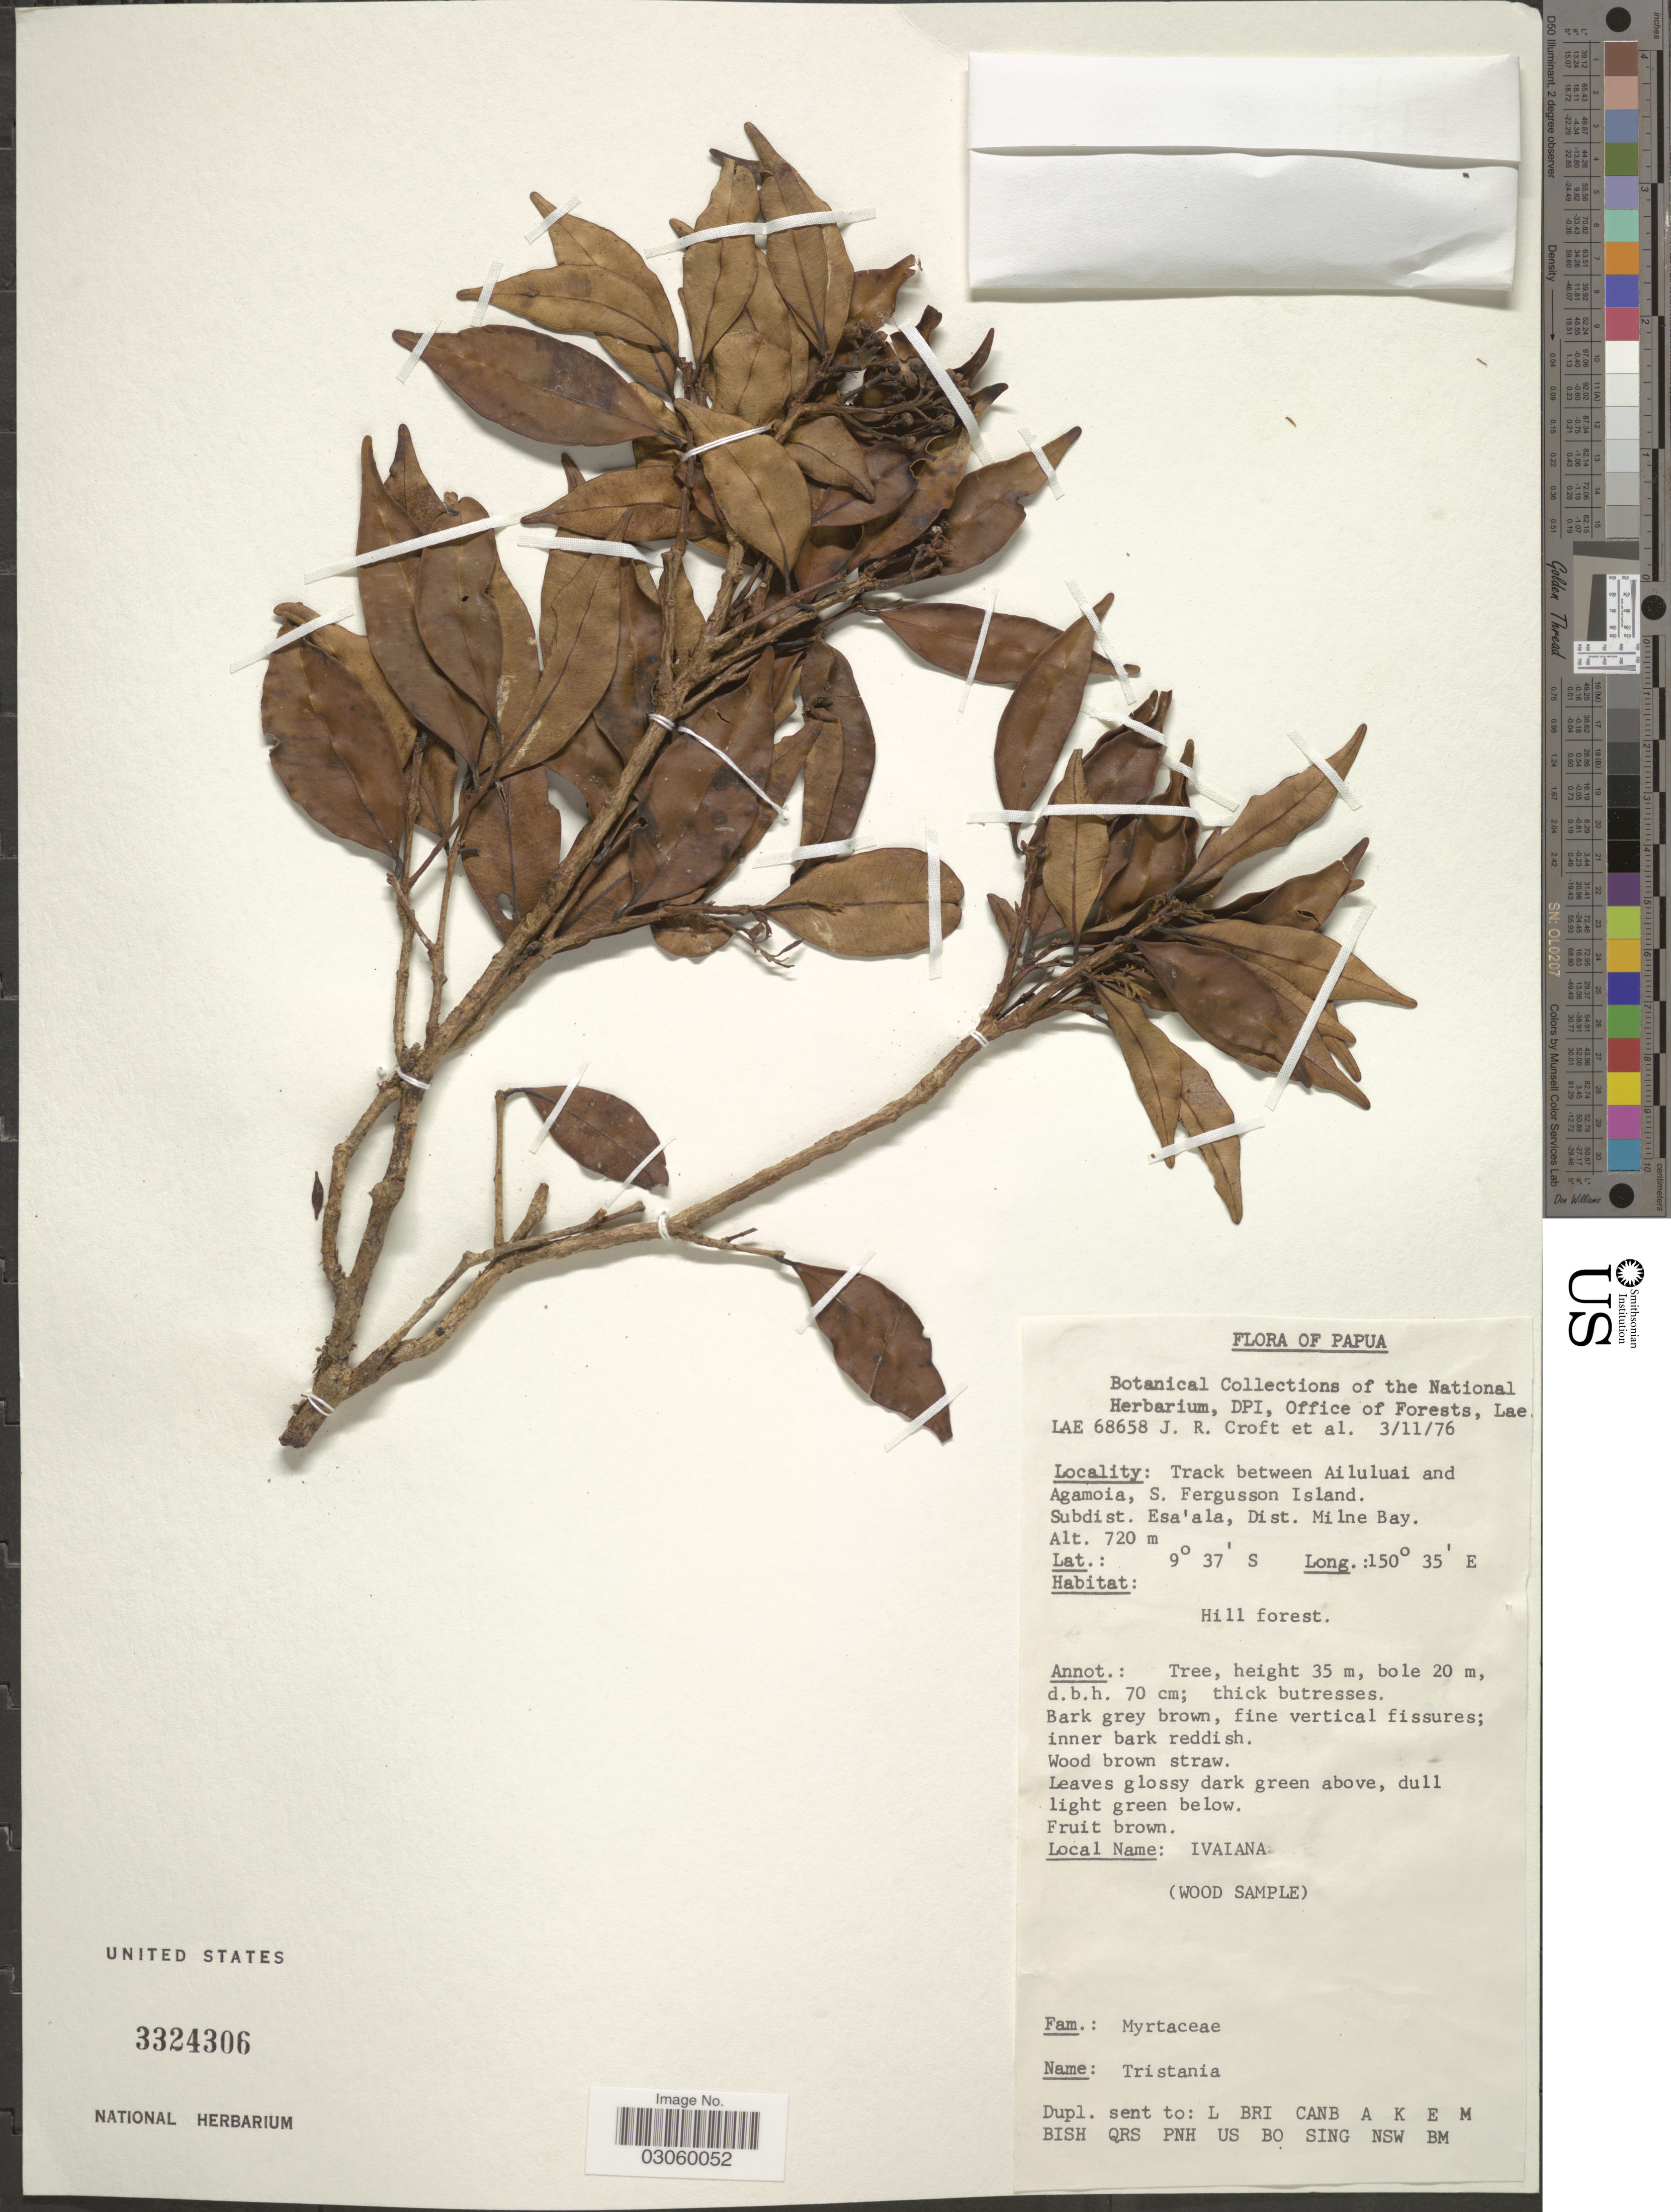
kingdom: Plantae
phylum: Tracheophyta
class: Magnoliopsida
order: Myrtales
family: Myrtaceae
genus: Tristaniopsis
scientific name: Tristaniopsis sp.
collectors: J. R. Croft & et al.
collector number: LAE68658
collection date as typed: Transcribed d/m/y: 3/11/76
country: Papua New Guinea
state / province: Milne Bay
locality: Papua, Track between Ailuluai and Agamoia, S. Fergusson Island. Subdist. Esa'ala, Dist. Milne Bay.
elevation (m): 720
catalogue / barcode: US 3324306